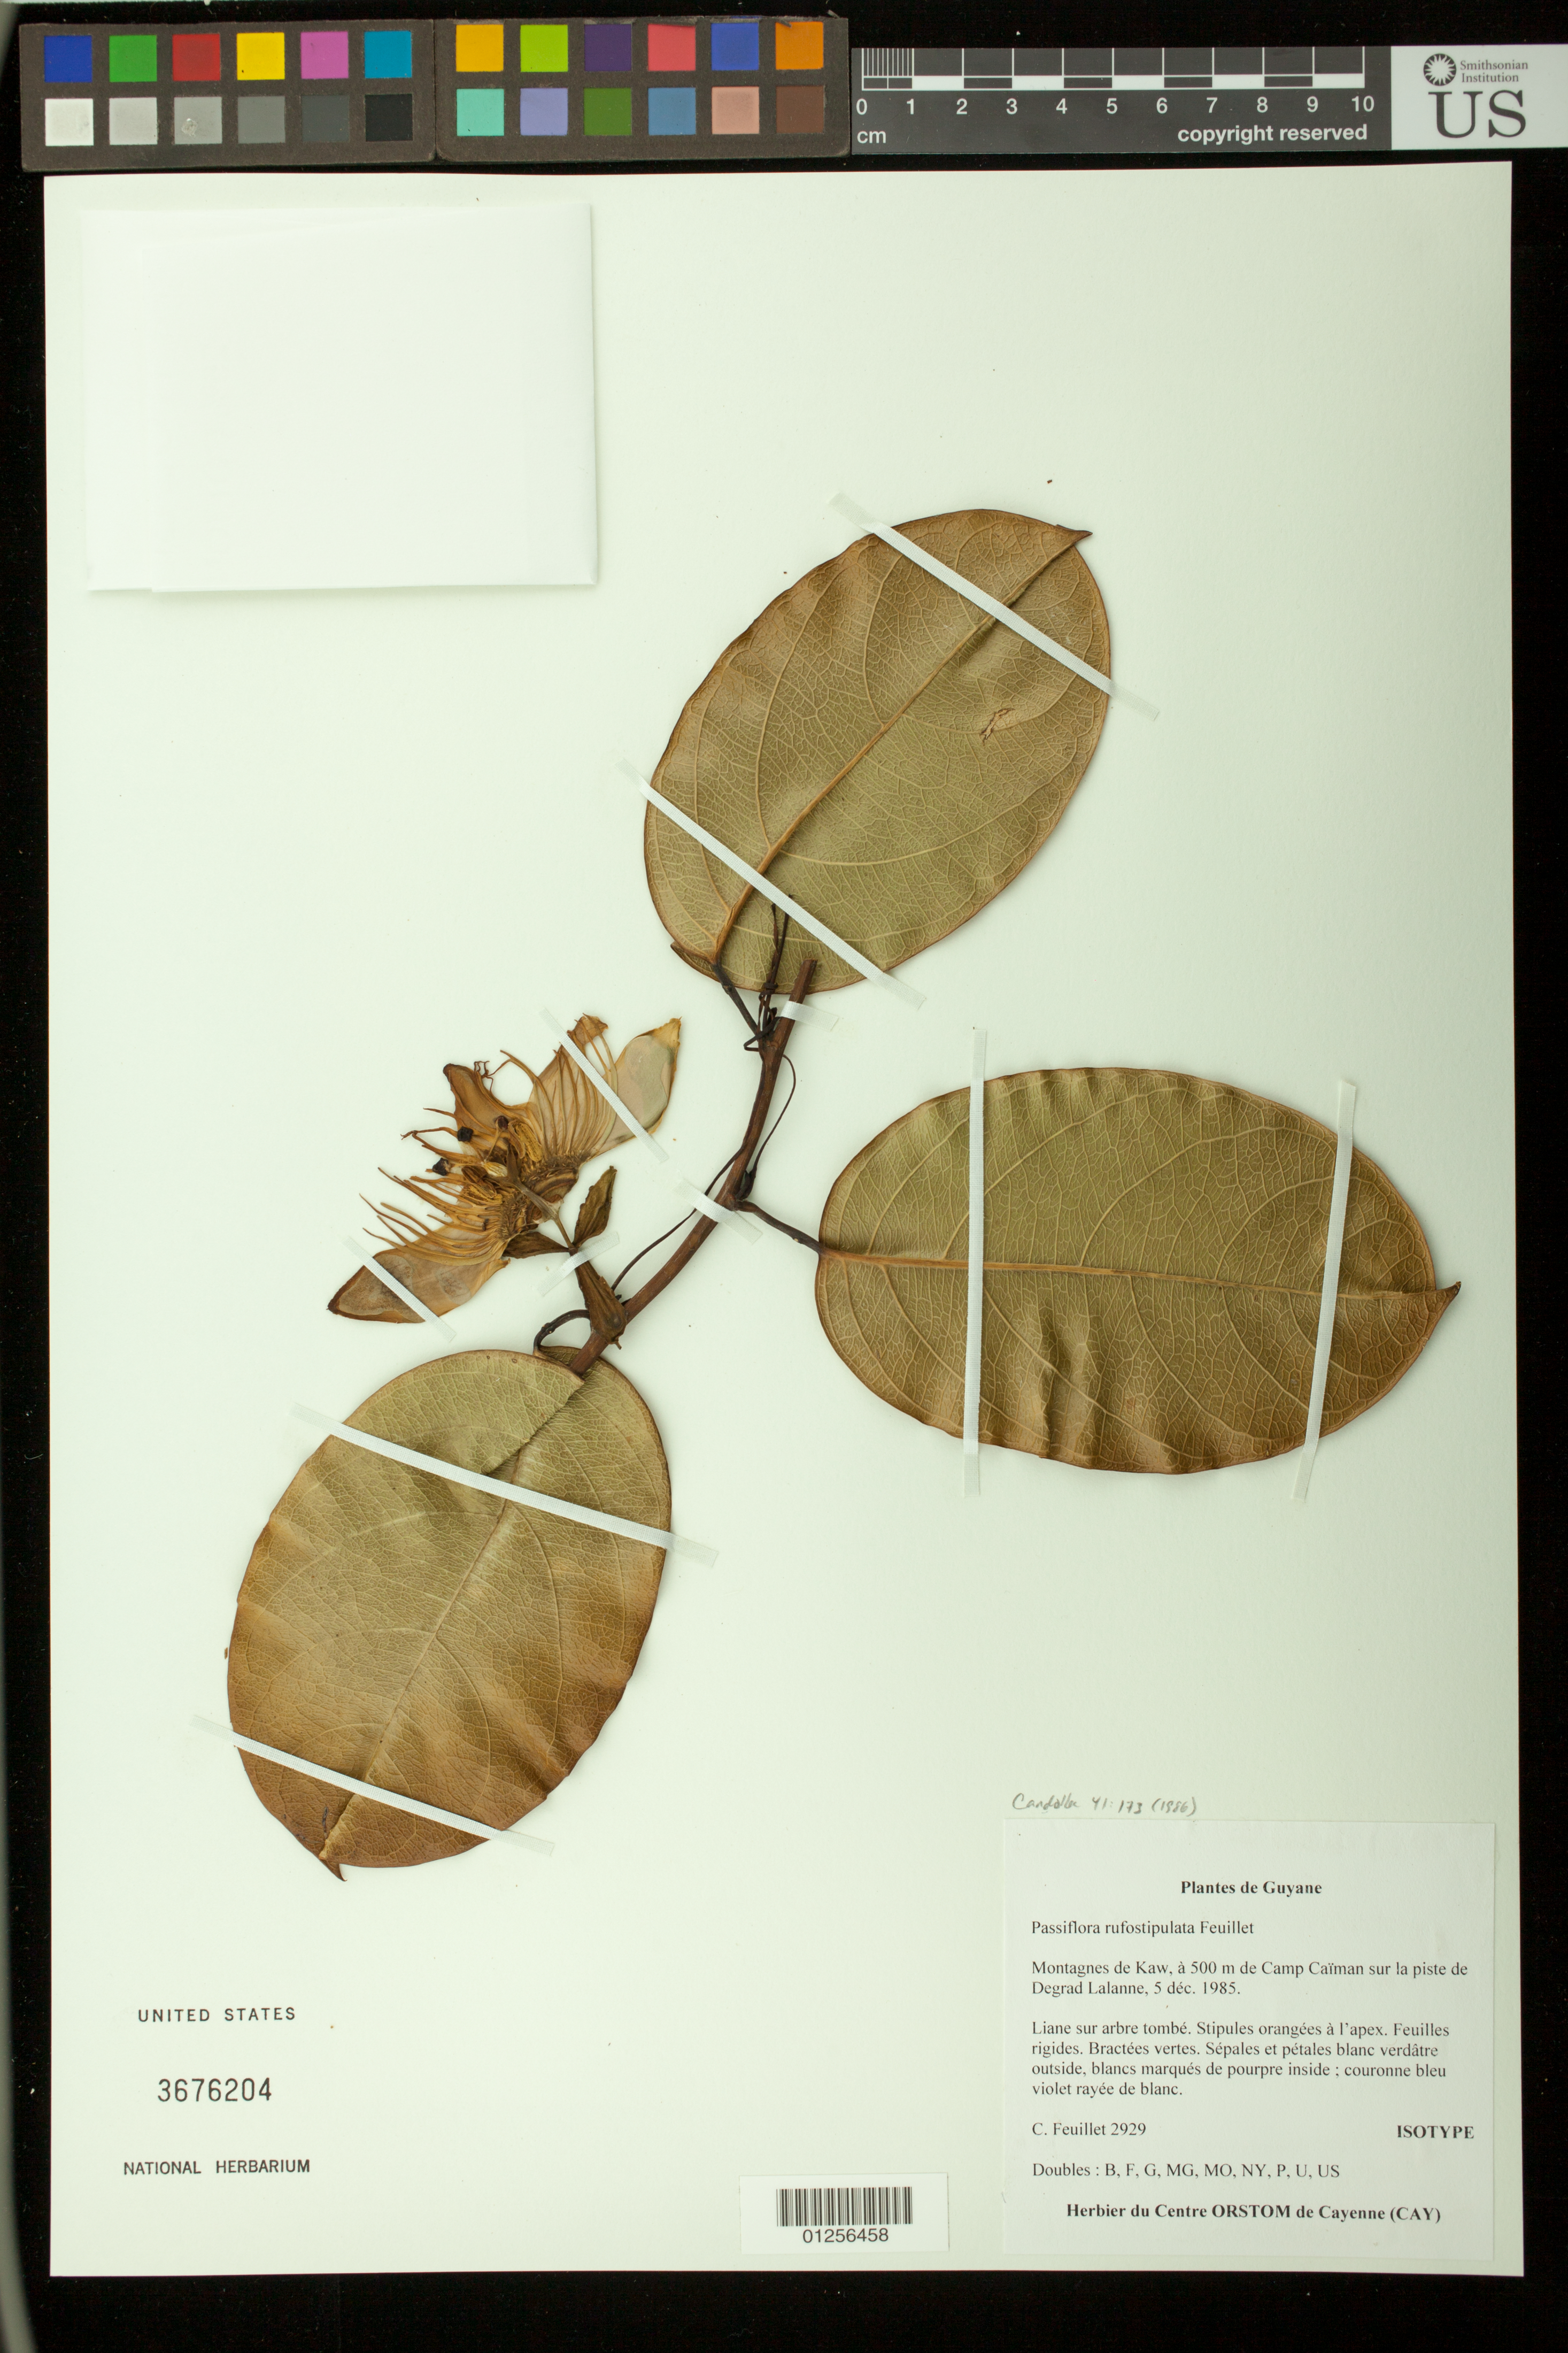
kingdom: Plantae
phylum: Tracheophyta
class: Magnoliopsida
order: Malpighiales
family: Passifloraceae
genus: Passiflora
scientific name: Passiflora rufostipulata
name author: Feuillet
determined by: Feuillet, C.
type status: Isotype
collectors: C. Feuillet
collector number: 2929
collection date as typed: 5 December 1985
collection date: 1985-12-05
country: French Guiana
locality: Montagnes de kaw, a 500 m de Camp Caiman sur la poste de Degrad Lalanne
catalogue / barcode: US 3676202